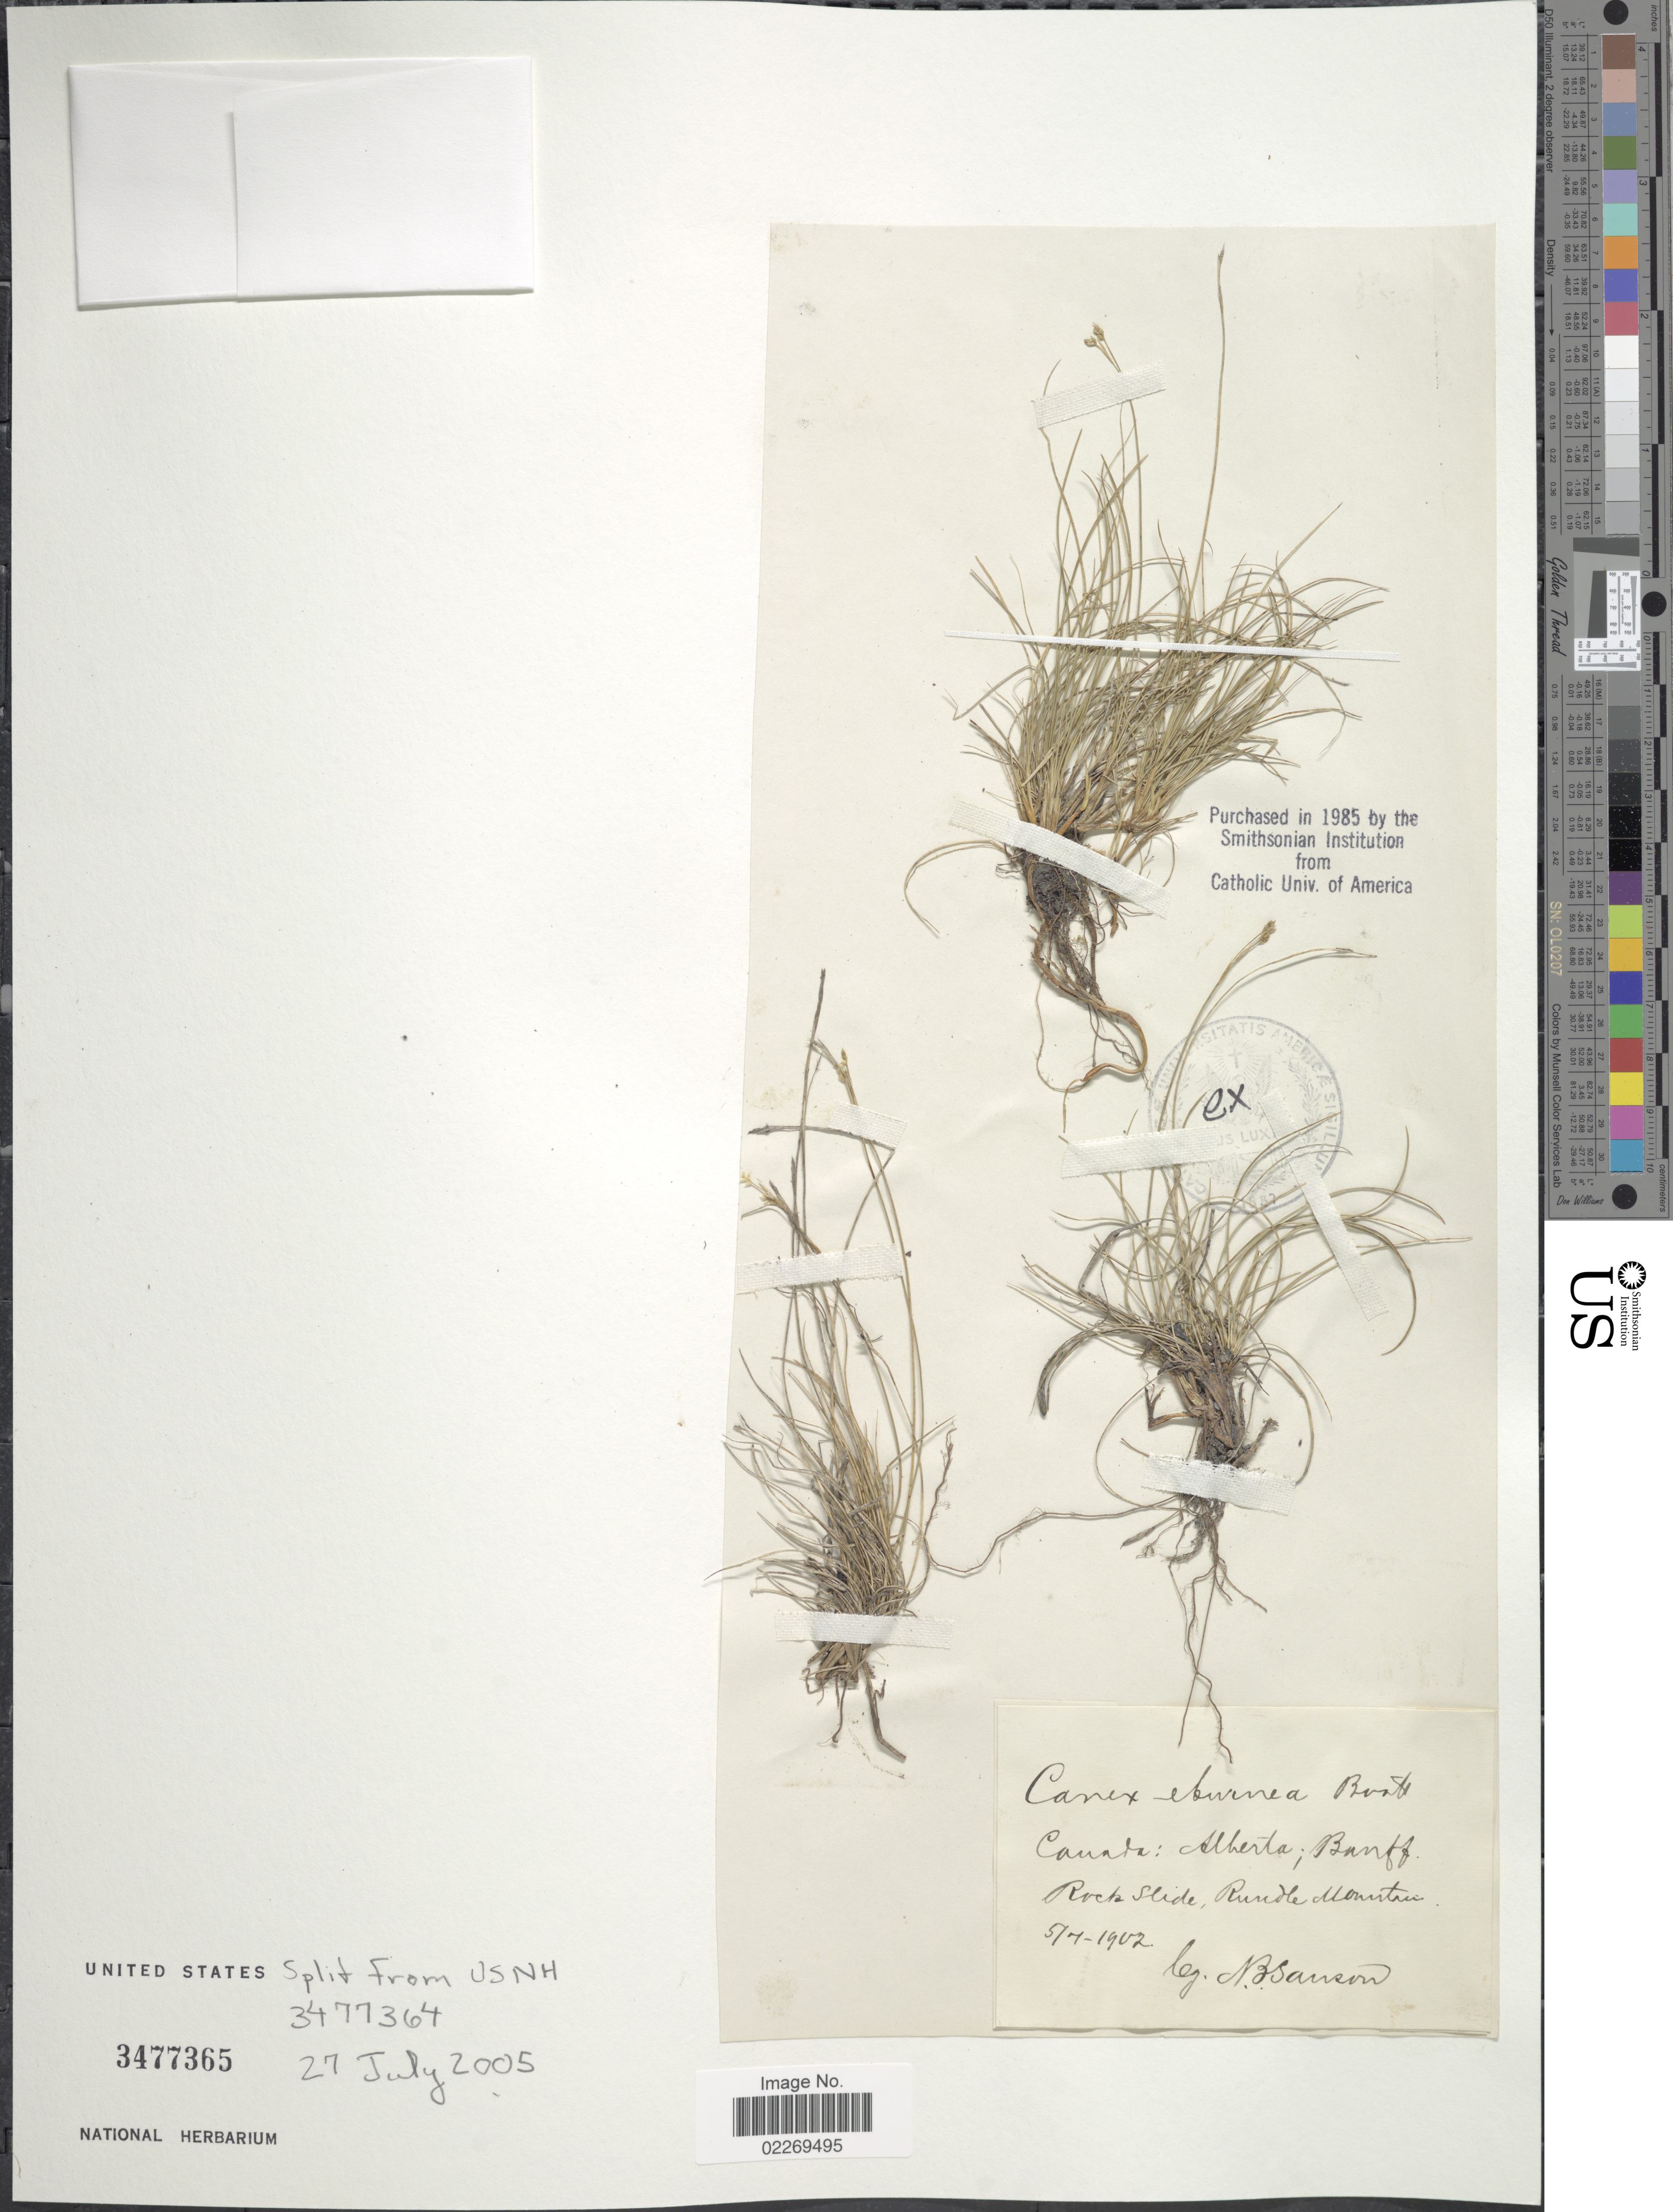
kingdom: Plantae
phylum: Tracheophyta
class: Liliopsida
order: Poales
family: Cyperaceae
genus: Carex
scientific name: Carex eburnea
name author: Boott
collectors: N. Sanson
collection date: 1902-05-07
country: Canada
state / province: Alberta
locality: Banff, Rock Side, Rundle Mountain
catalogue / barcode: US 3477365